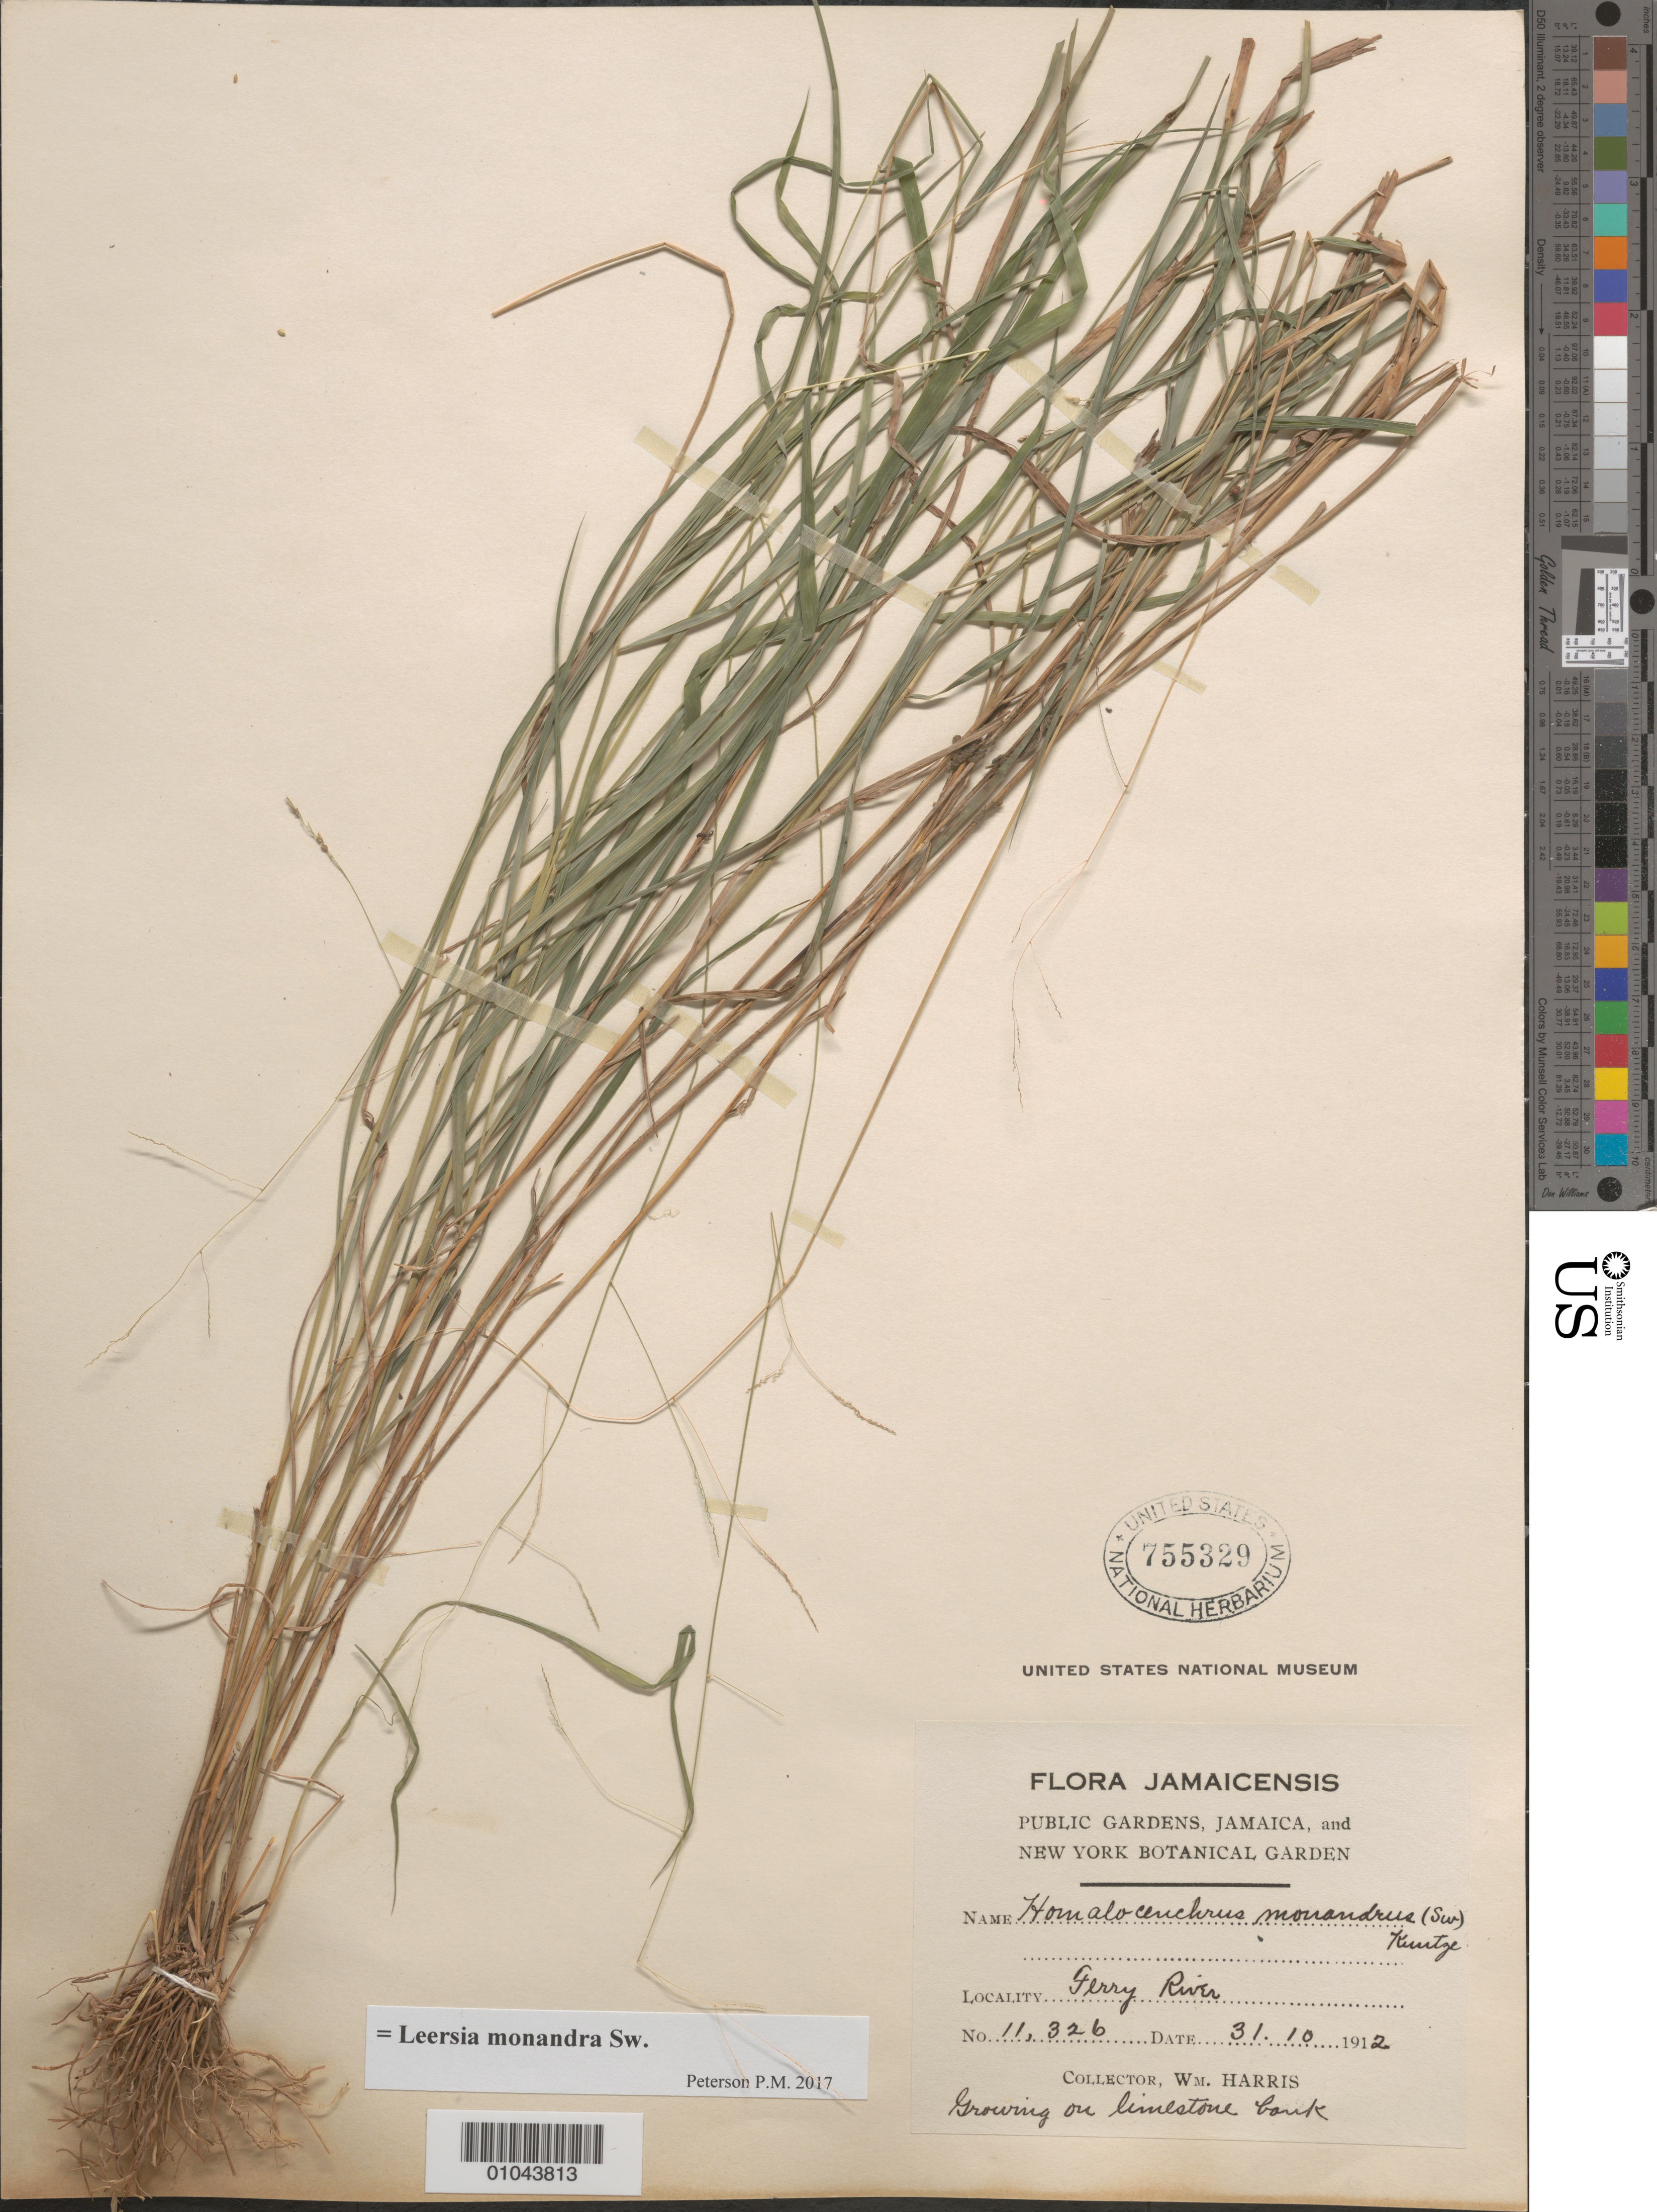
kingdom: Plantae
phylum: Tracheophyta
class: Liliopsida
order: Poales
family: Poaceae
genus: Leersia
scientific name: Leersia monandra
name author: Sw.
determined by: Poaceae Reorganization Project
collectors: W. H. Harris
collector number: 11326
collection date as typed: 31 Oct 1912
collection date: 1912-10-31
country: Jamaica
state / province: Saint Catherine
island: Jamaica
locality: Ferry river, limestone bank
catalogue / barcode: US 755329